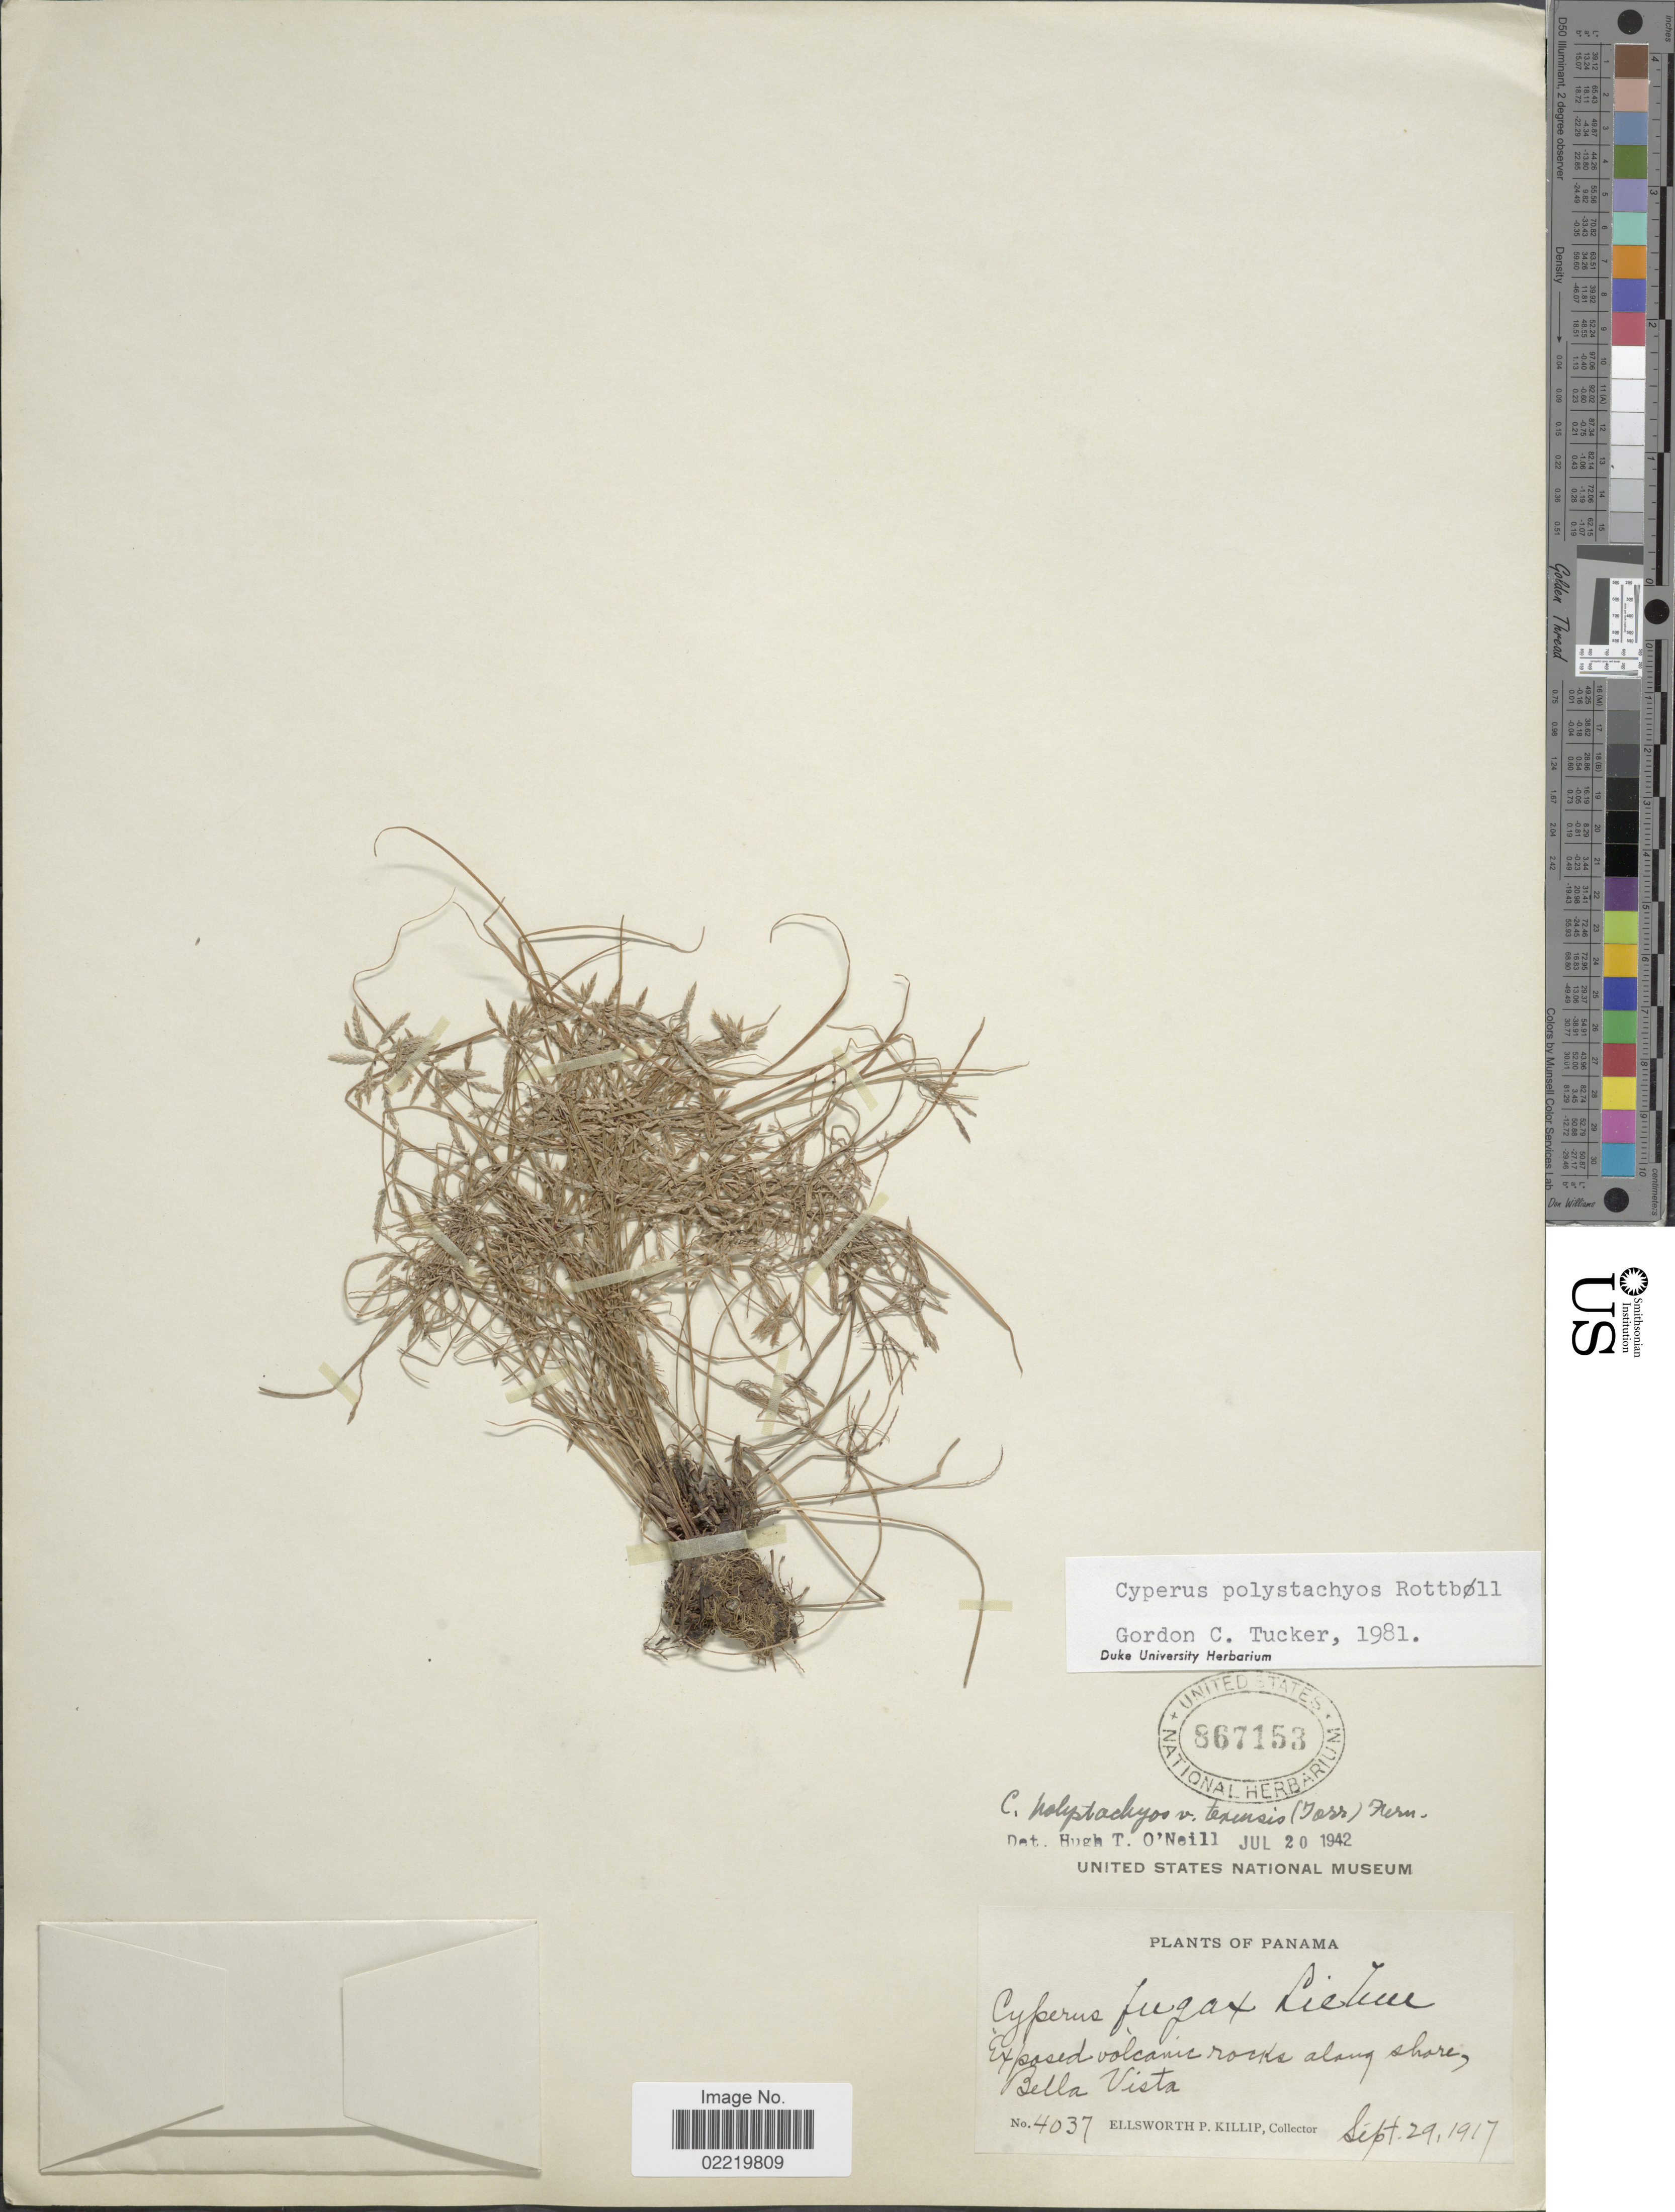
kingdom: Plantae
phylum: Tracheophyta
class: Liliopsida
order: Poales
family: Cyperaceae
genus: Cyperus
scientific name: Cyperus polystachyos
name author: Rottb.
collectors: E. P. Killip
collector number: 4037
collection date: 1917-09-29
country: Panama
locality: Exposed volcanic rocks along shore, Bella Vista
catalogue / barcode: US 867153